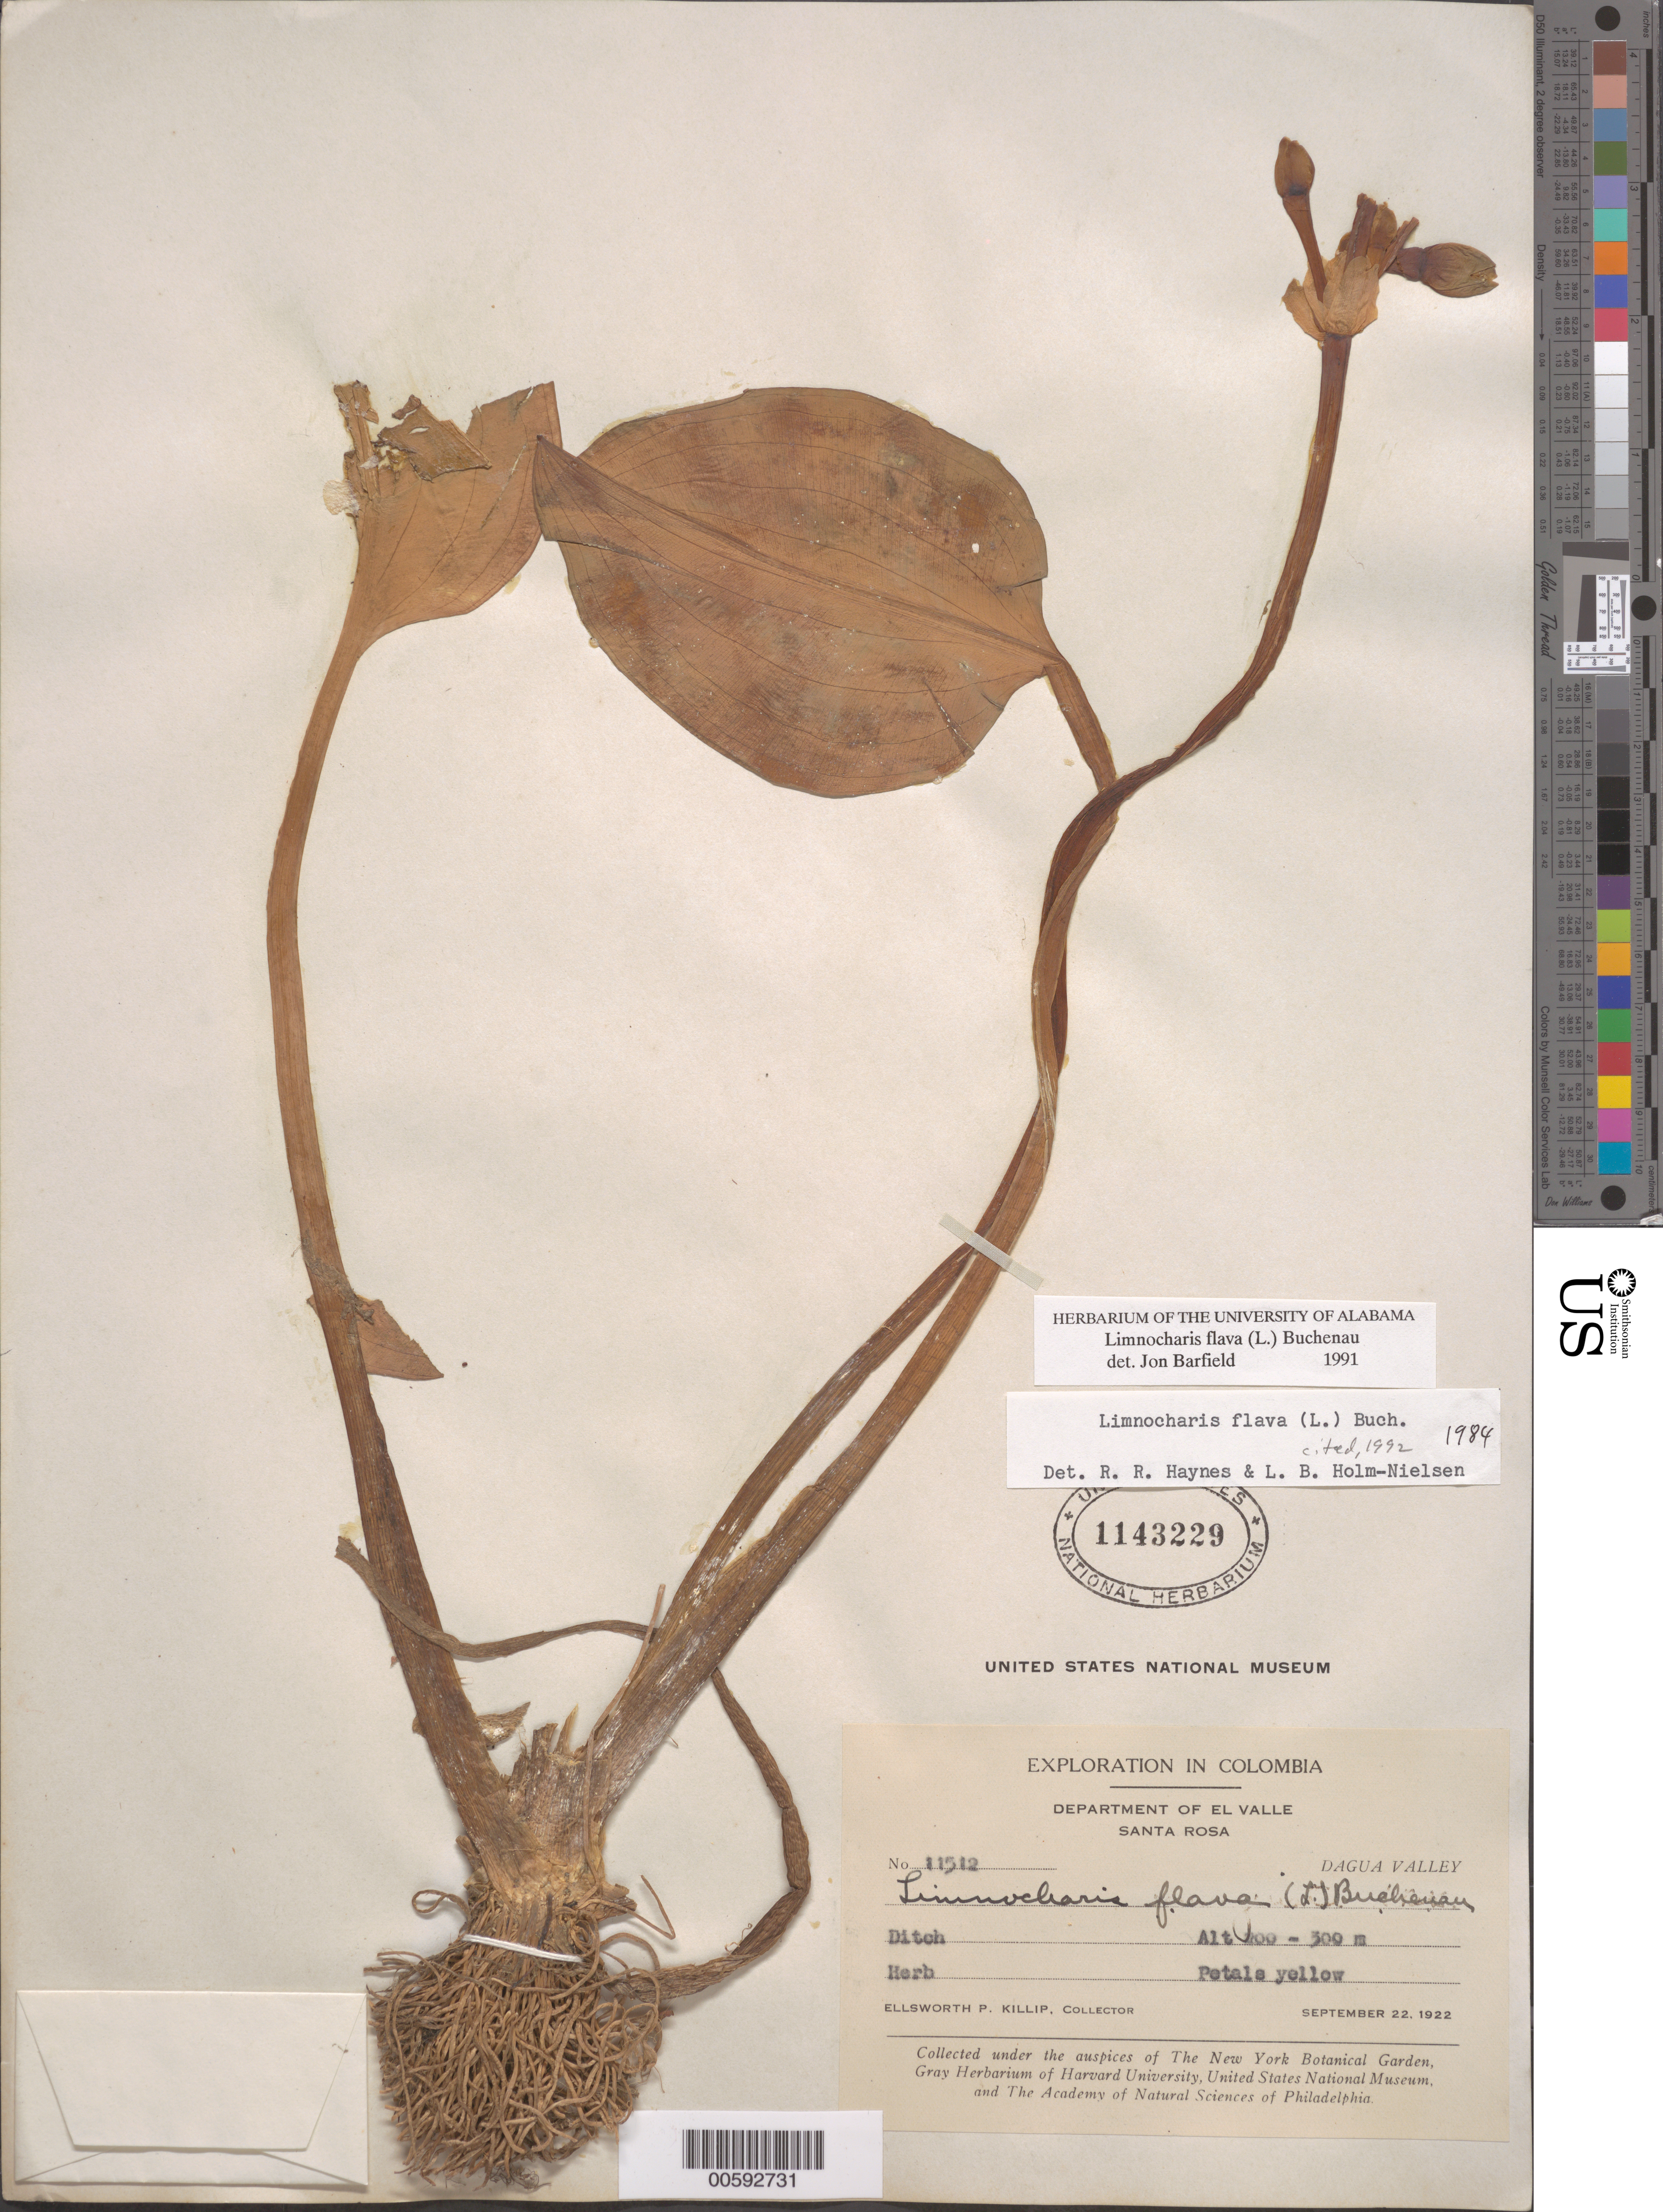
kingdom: Plantae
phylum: Tracheophyta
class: Liliopsida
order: Alismatales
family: Alismataceae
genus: Limnocharis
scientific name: Limnocharis flava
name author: (L.) Buchenau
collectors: E. P. Killip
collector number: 11512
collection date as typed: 22 Sep 1922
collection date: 1922-09-22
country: Colombia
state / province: Valle del Cauca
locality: Santa Rosa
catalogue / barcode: US 1143229